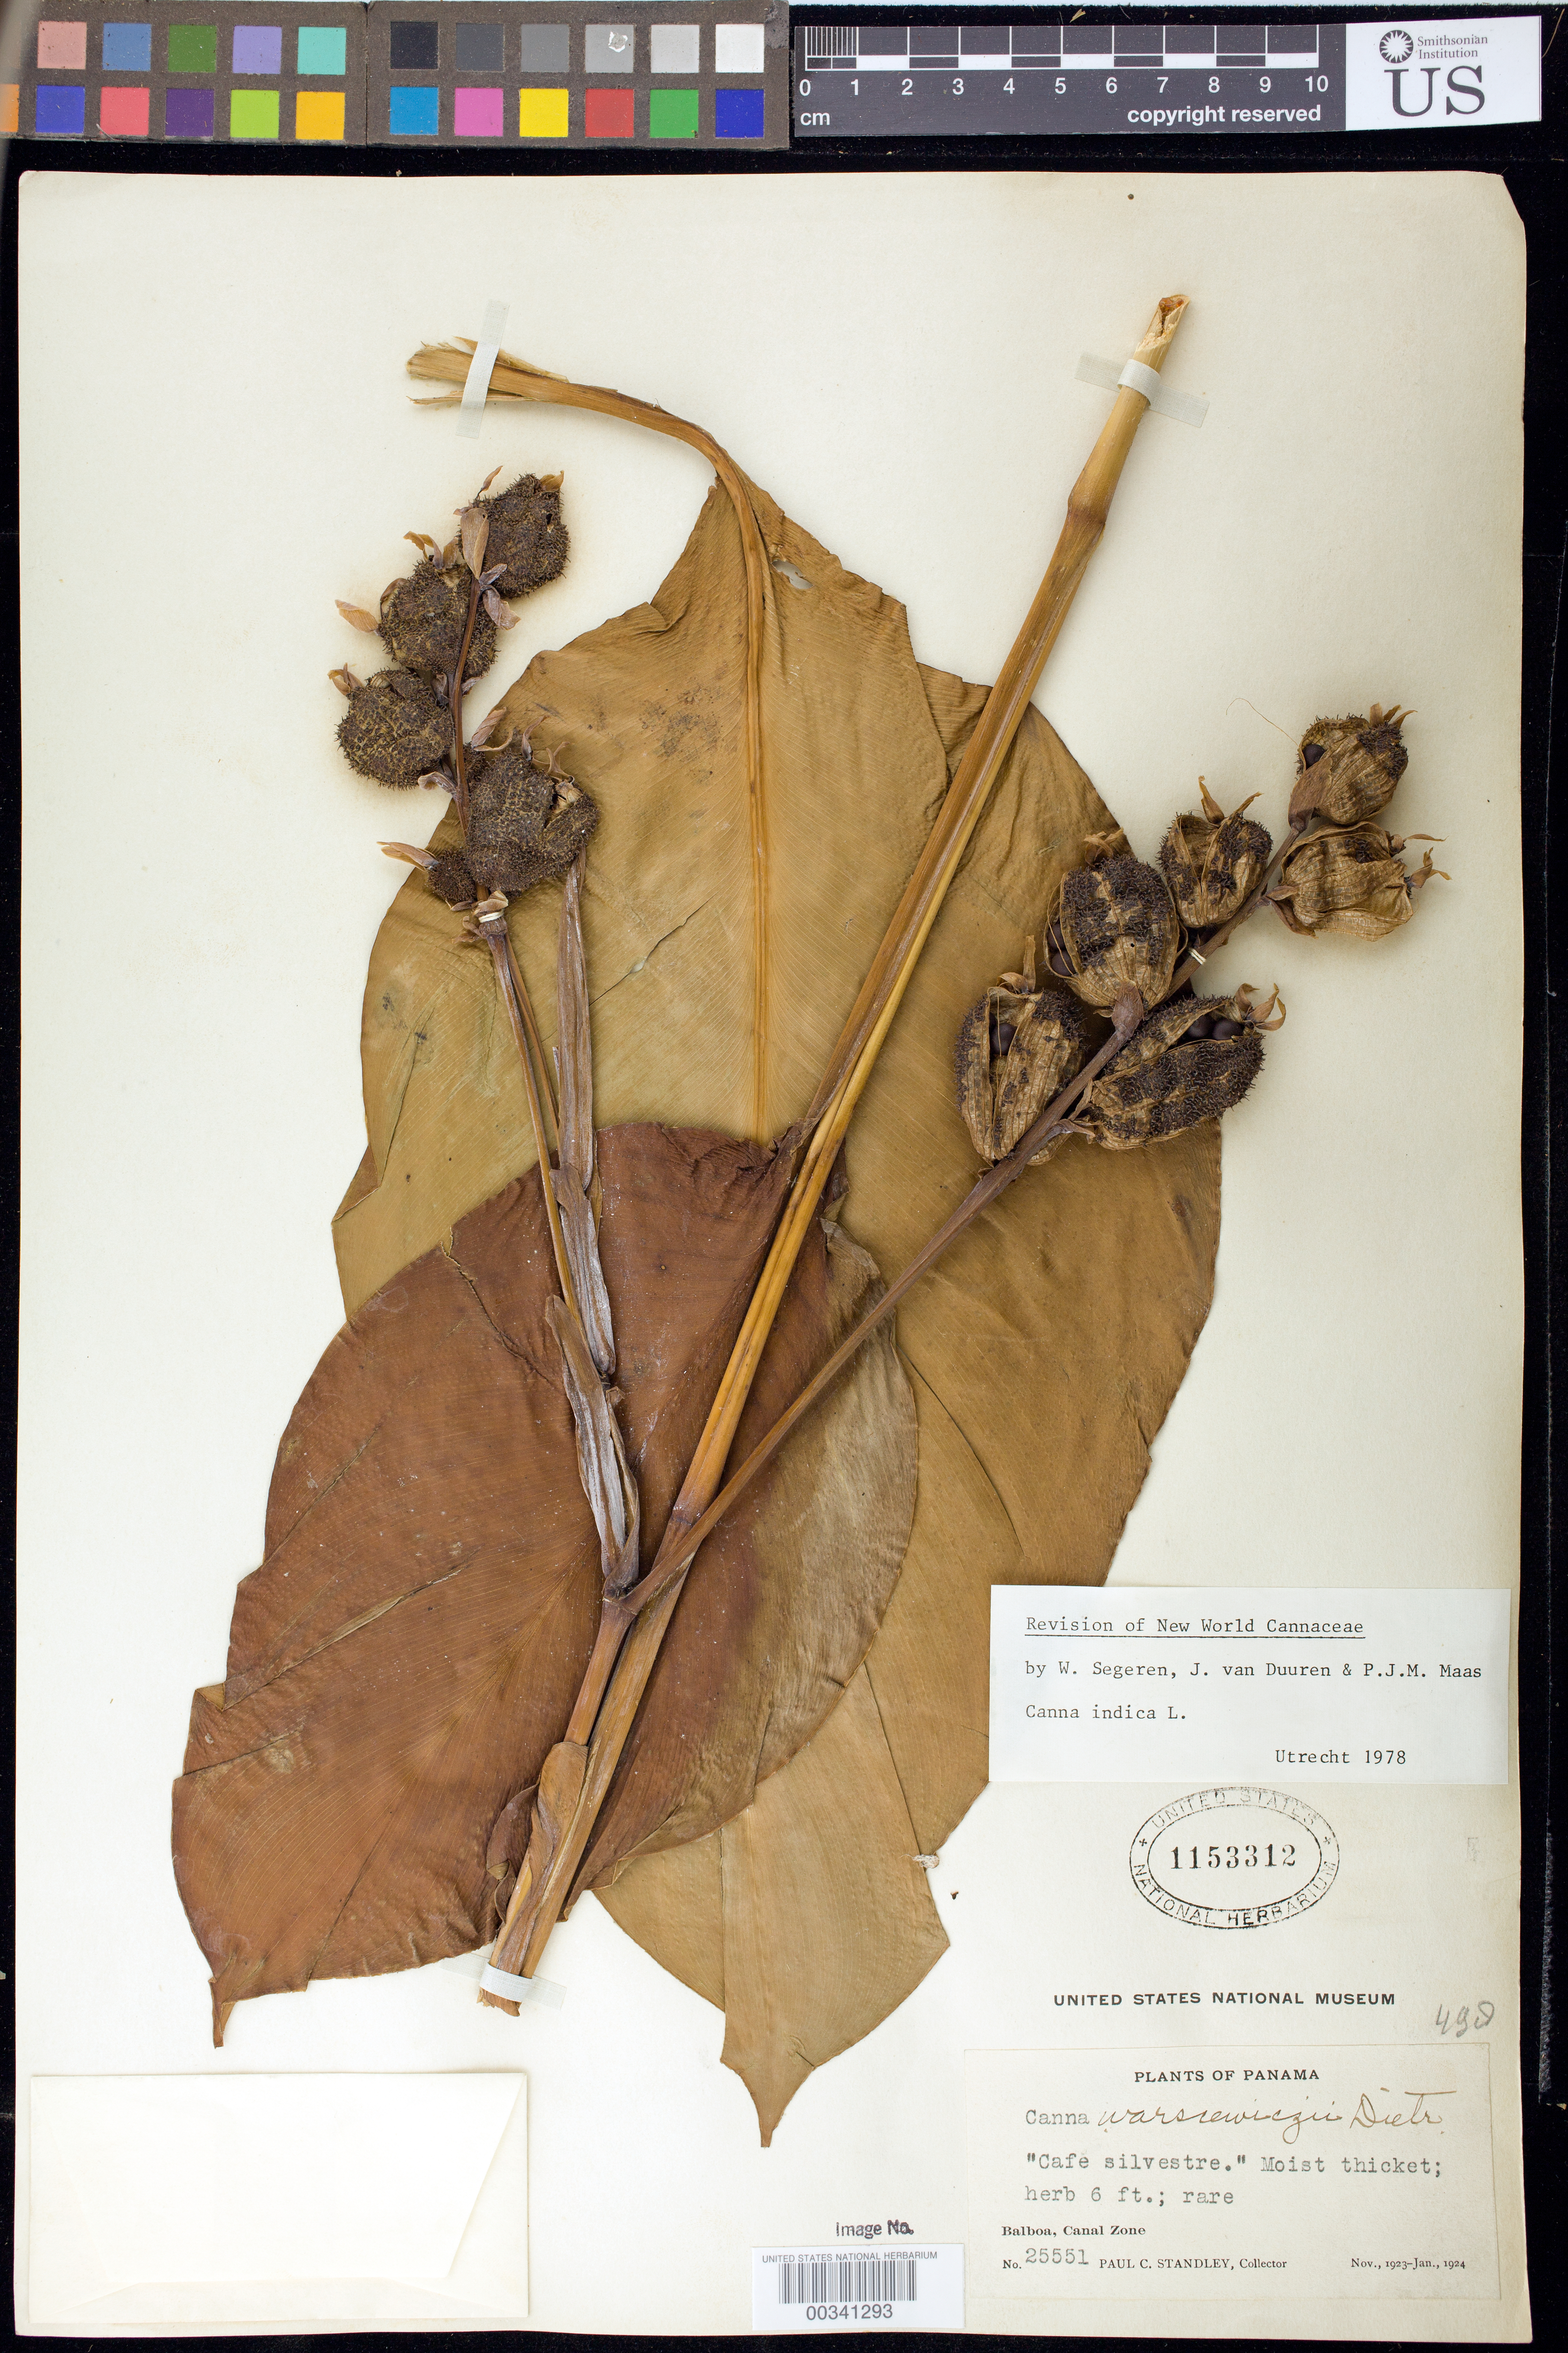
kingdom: Plantae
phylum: Tracheophyta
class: Liliopsida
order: Zingiberales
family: Cannaceae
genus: Canna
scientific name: Canna indica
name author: L.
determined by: Segeren, W.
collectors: P. C. Standley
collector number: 25551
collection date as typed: Nov 1923 to -- Jan 1924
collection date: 1923-11/1924-01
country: Panama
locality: Balboa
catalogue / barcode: US 1153312